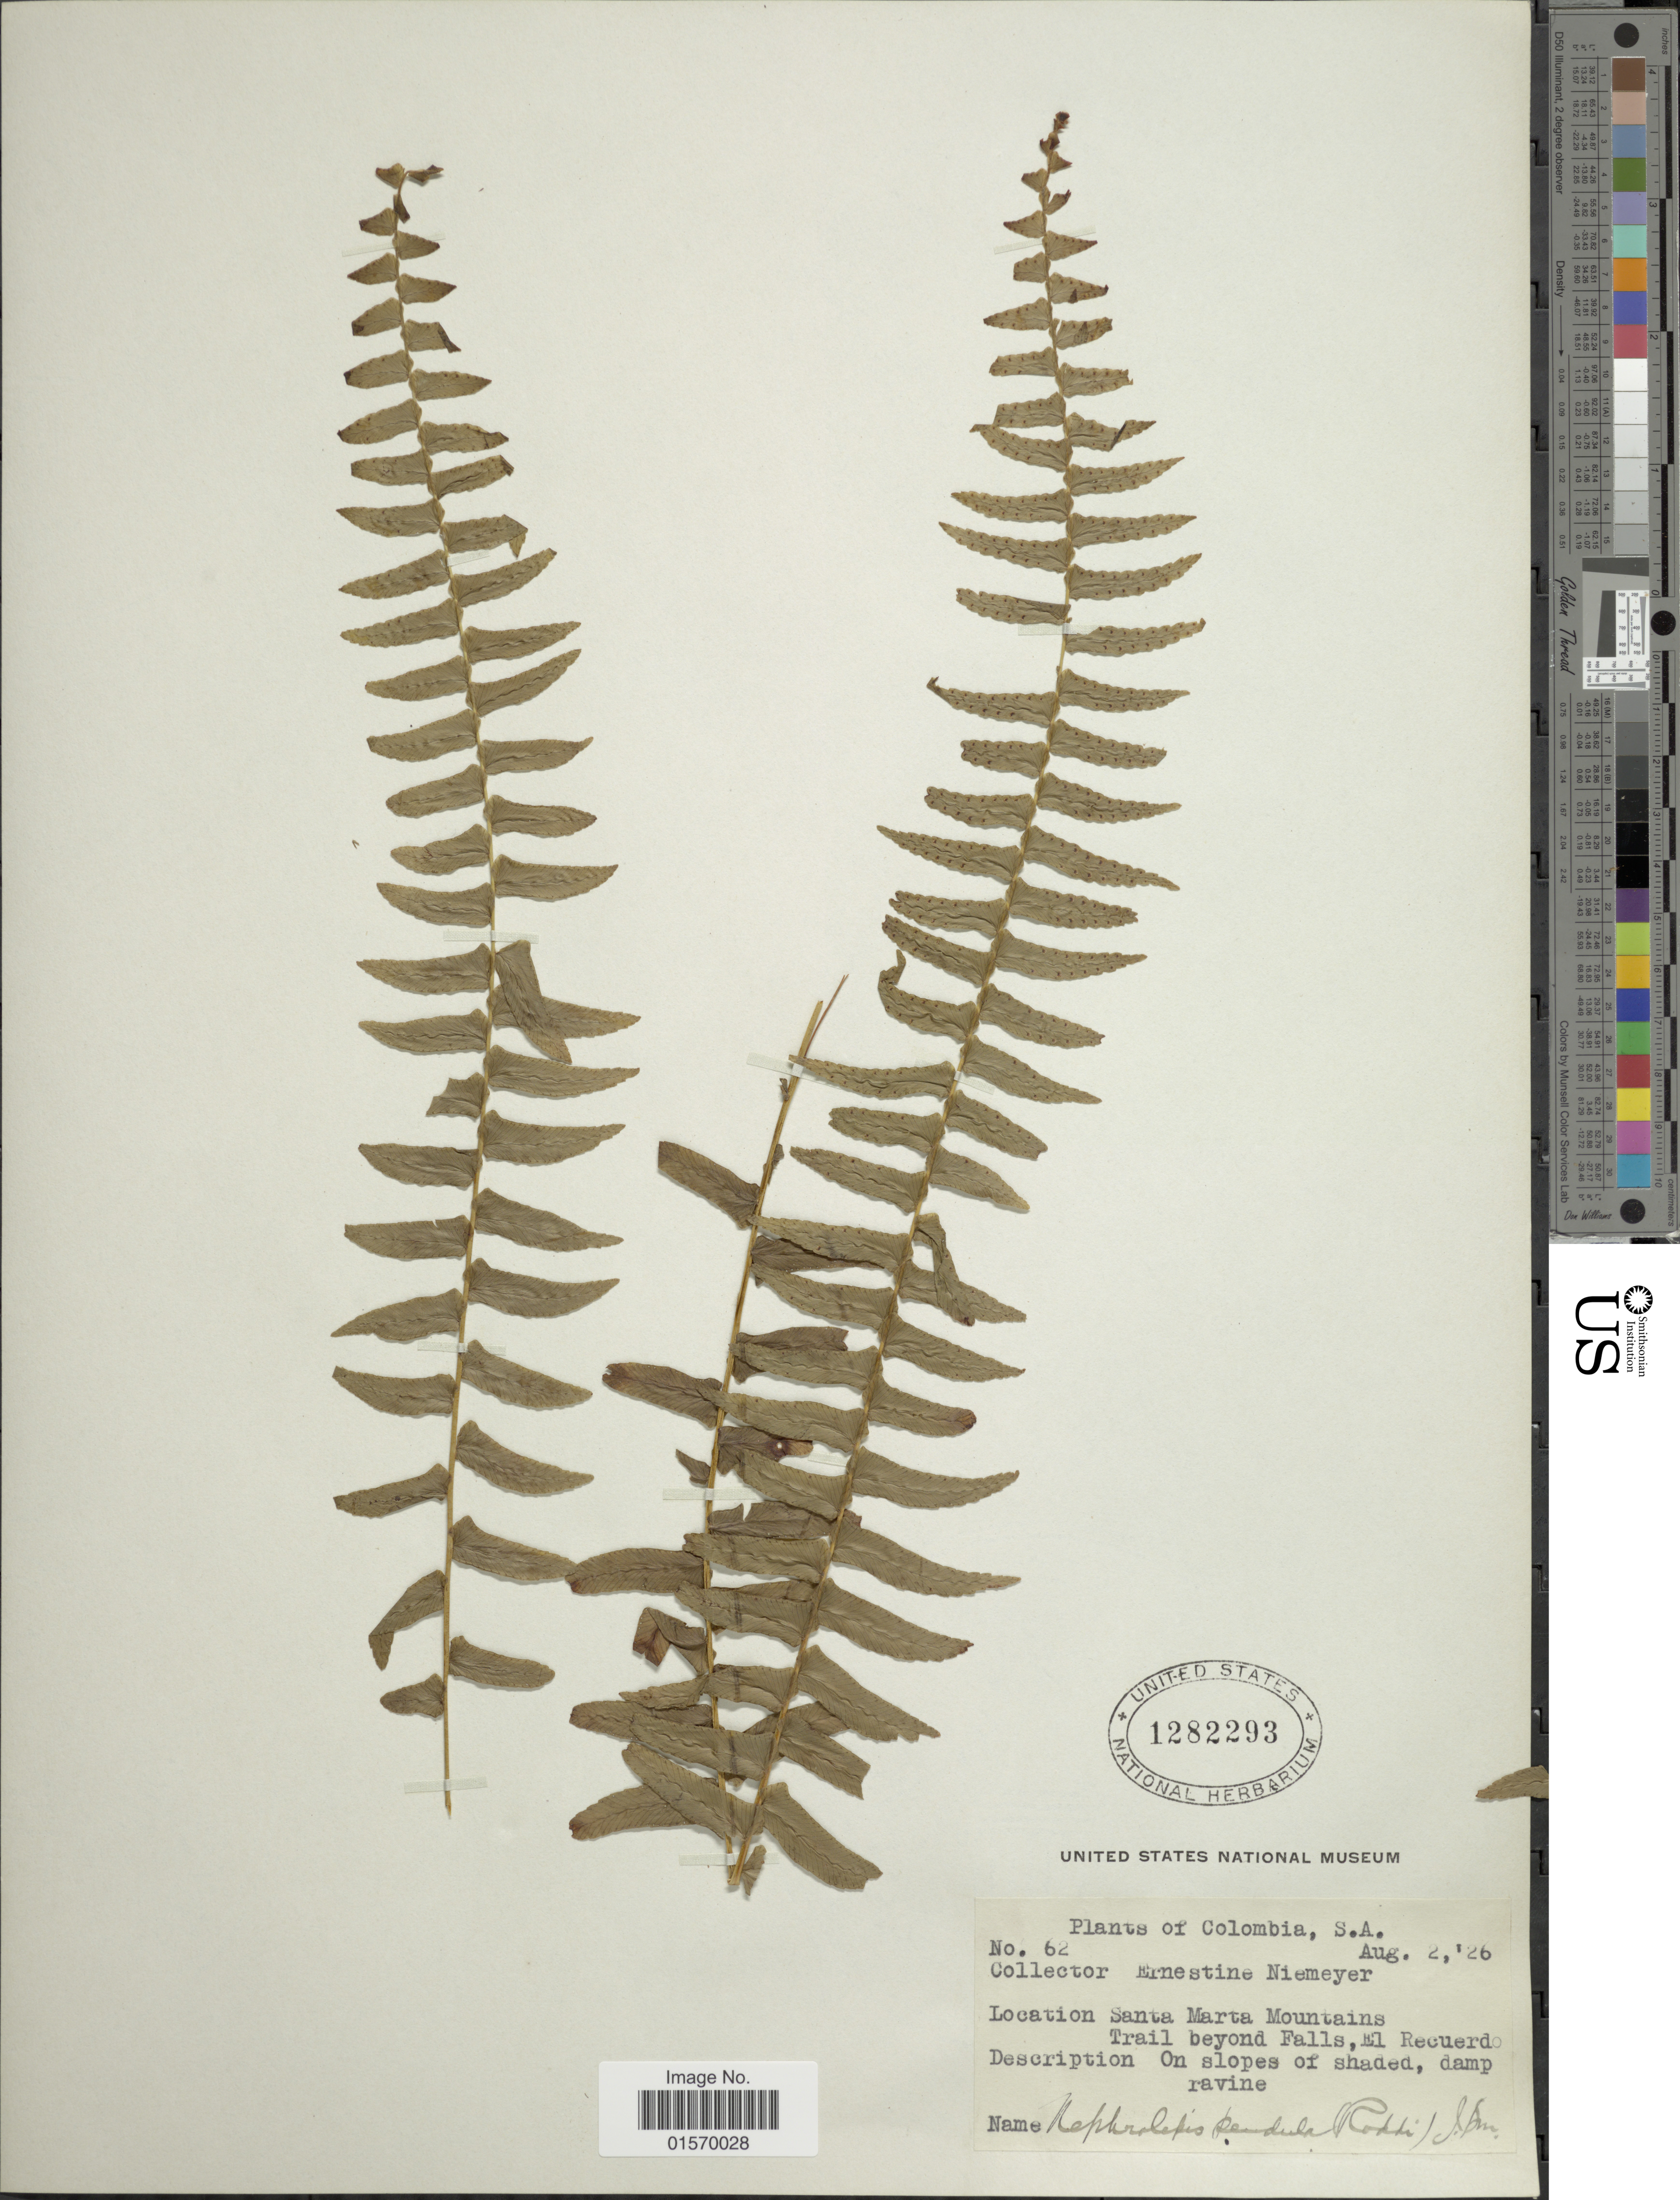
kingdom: Plantae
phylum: Tracheophyta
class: Polypodiopsida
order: Polypodiales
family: Nephrolepidaceae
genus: Nephrolepis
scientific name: Nephrolepis undulata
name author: J. Sm.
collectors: E. H. Niemeyer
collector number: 62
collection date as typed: Transcribed d/m/y: 2/8/26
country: Colombia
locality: Santa Marta Mountains. Trail beyond Falls, El Recuerdo. On slopes of shaded, damp ravine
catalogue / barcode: US 1282293